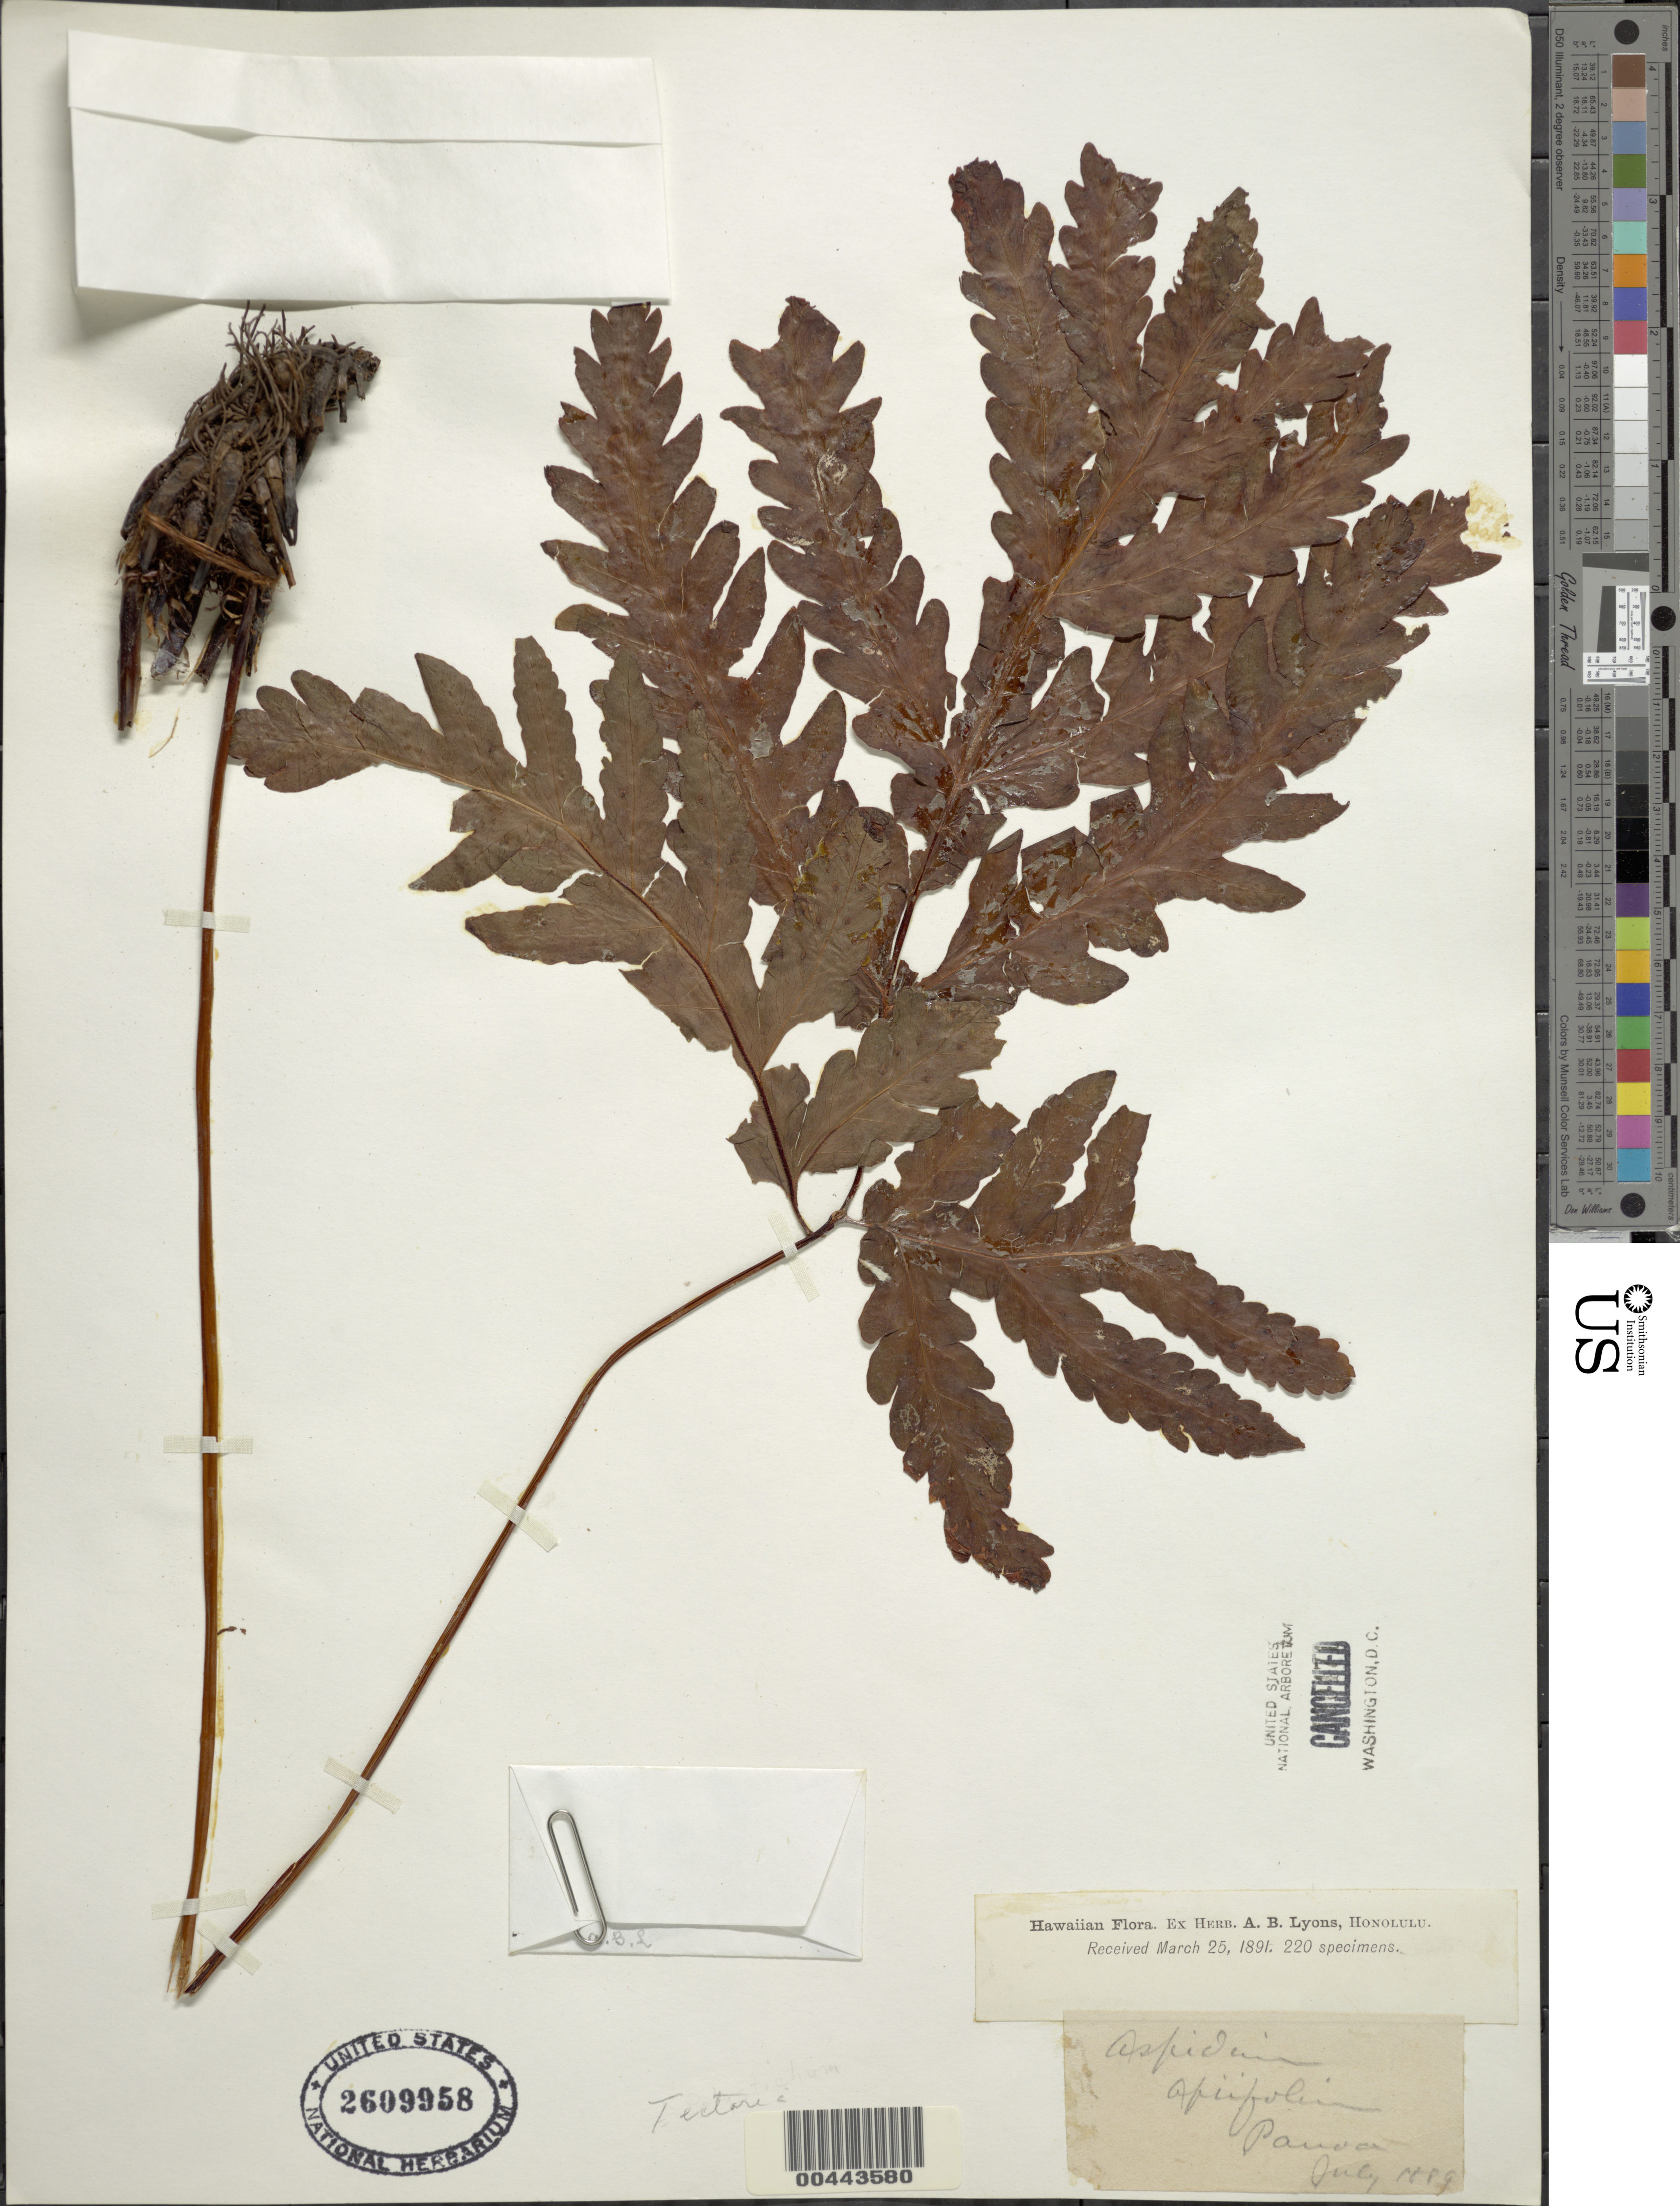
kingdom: Plantae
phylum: Tracheophyta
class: Polypodiopsida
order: Polypodiales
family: Tectariaceae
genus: Tectaria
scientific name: Tectaria gaudichaudii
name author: (Mett.) Maxon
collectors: A. B. Lyons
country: United States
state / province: Hawaii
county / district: Honolulu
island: Oahu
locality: Honolulu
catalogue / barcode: US 2609958